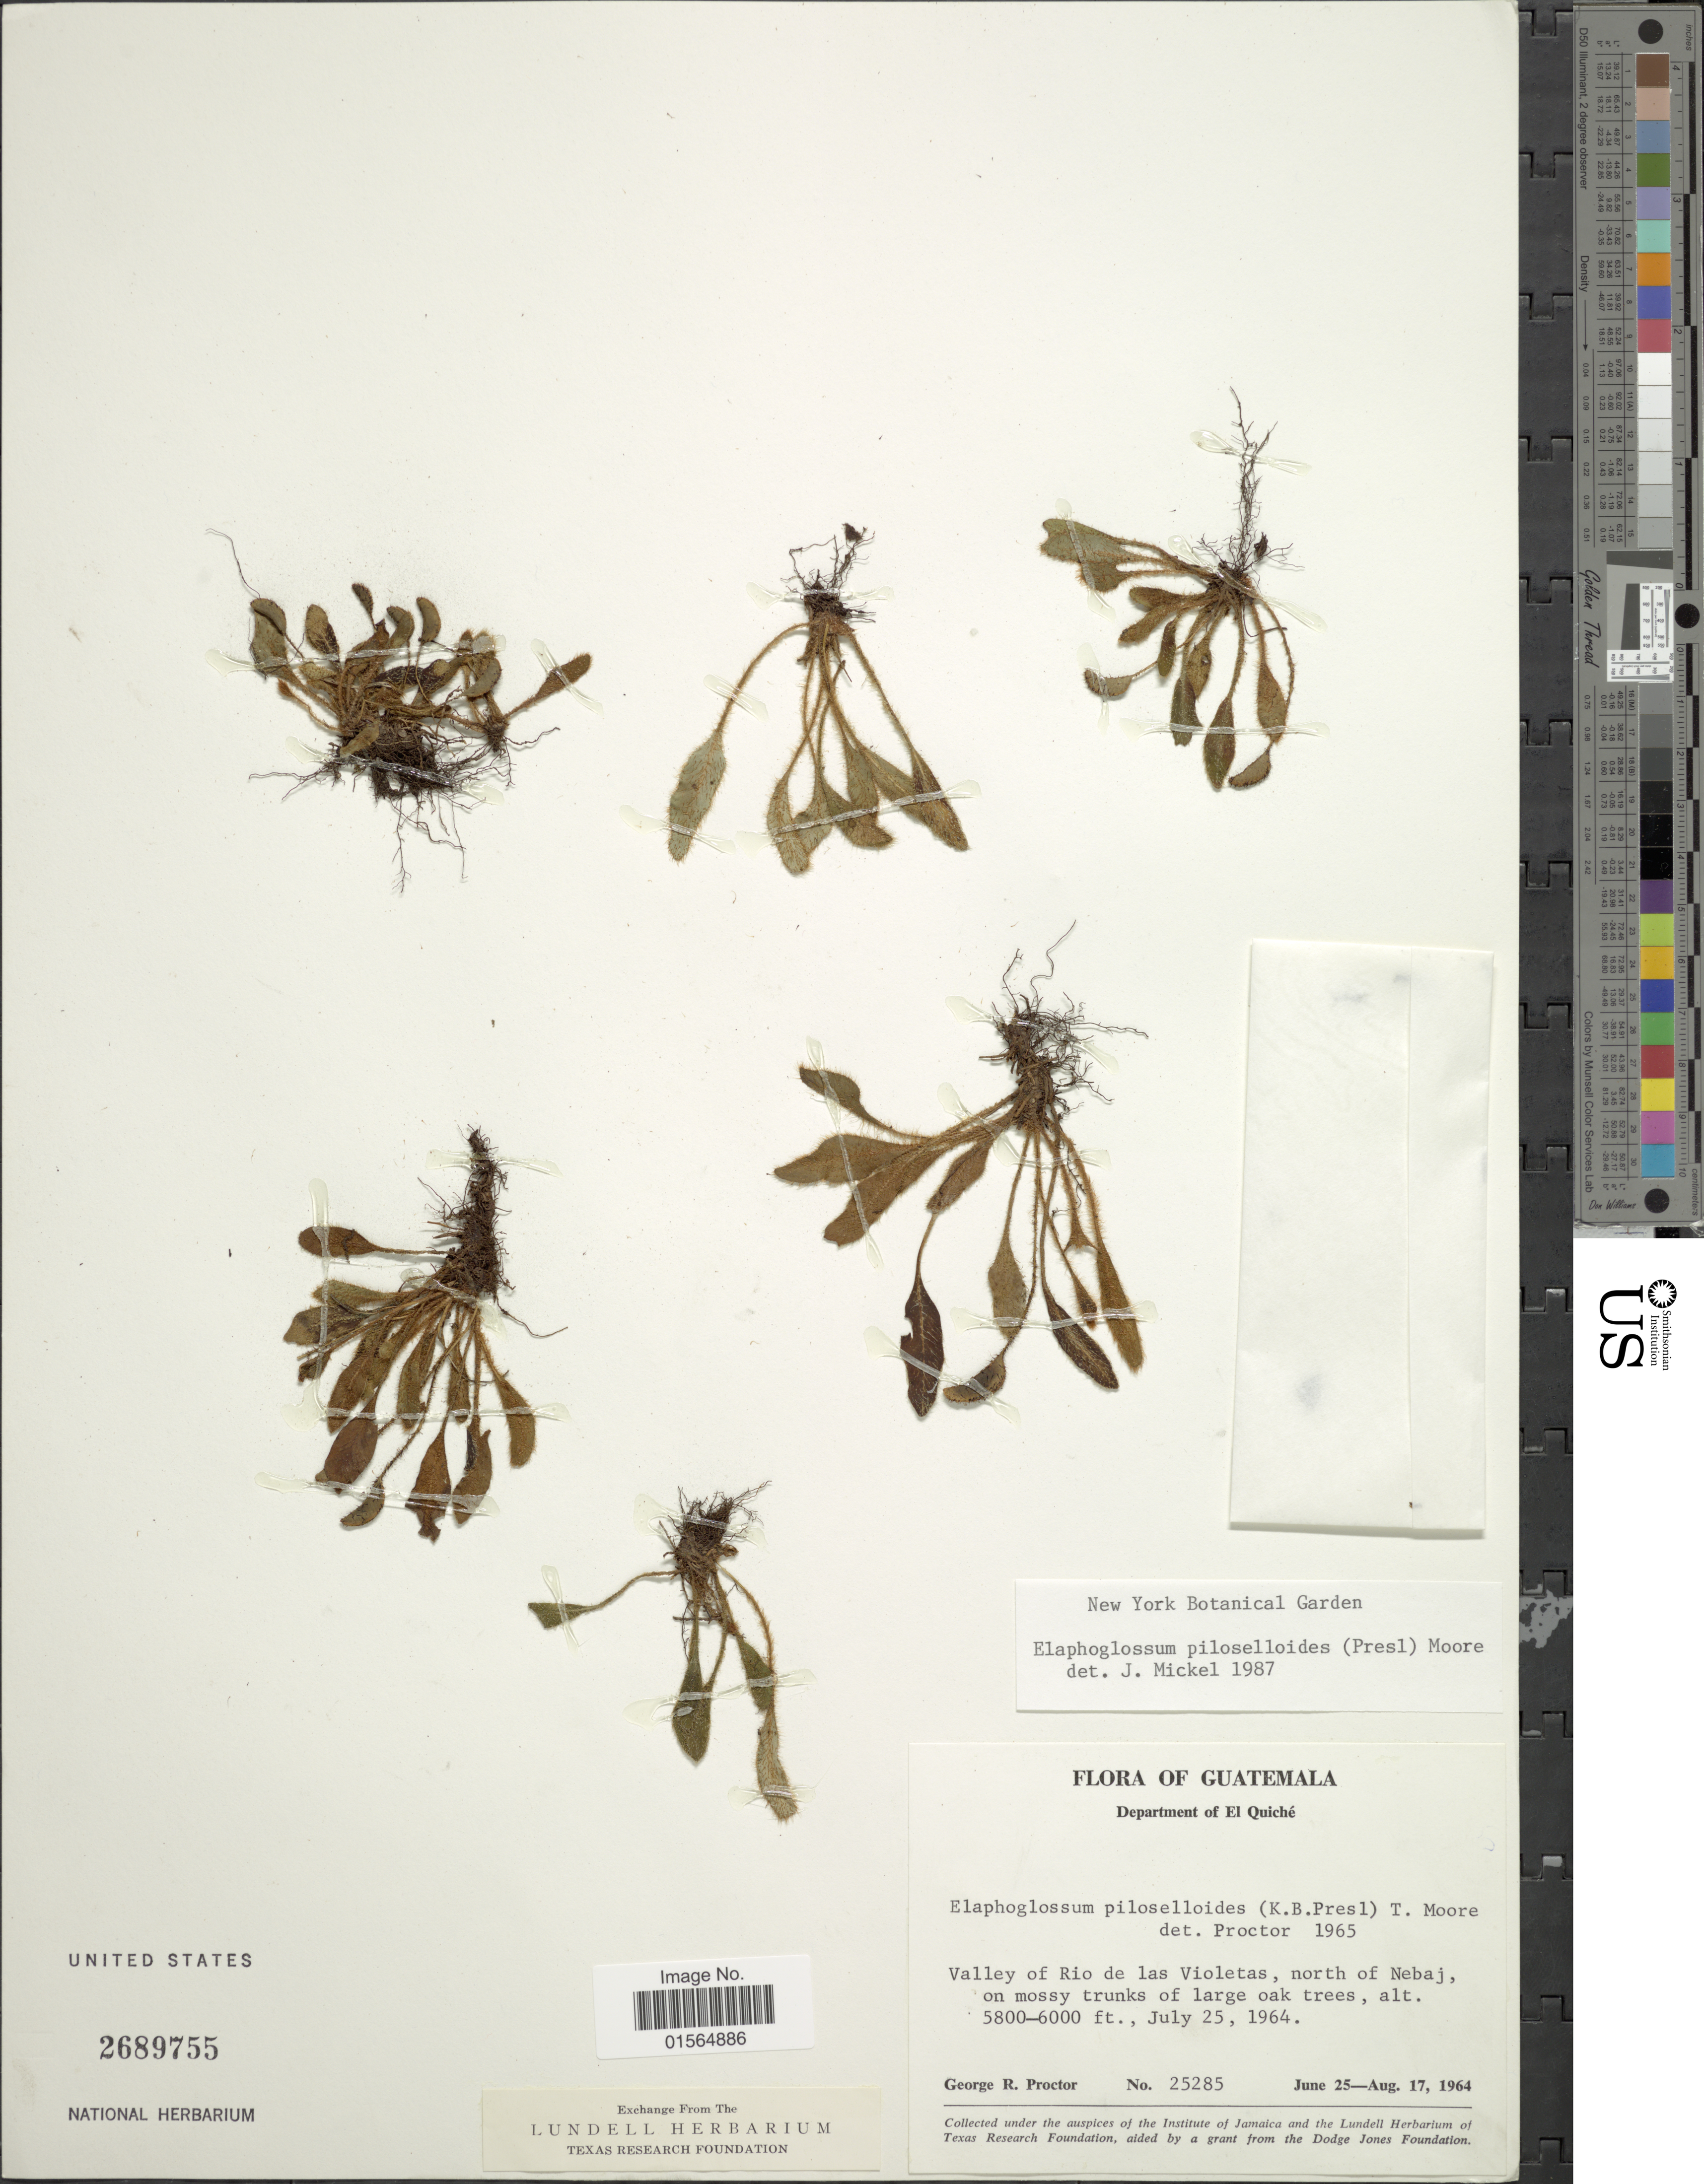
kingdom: Plantae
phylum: Tracheophyta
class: Polypodiopsida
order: Polypodiales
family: Dryopteridaceae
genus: Elaphoglossum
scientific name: Elaphoglossum piloselloides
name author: (C. Presl) T. Moore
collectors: G. R. Proctor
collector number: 25285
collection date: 1964-06-25/1964-08-17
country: Guatemala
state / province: El Quiché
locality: Valley of Rio de las Violetas, north of Nebaj, on mossy trunks of large oak trees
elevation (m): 1768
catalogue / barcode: US 2689755